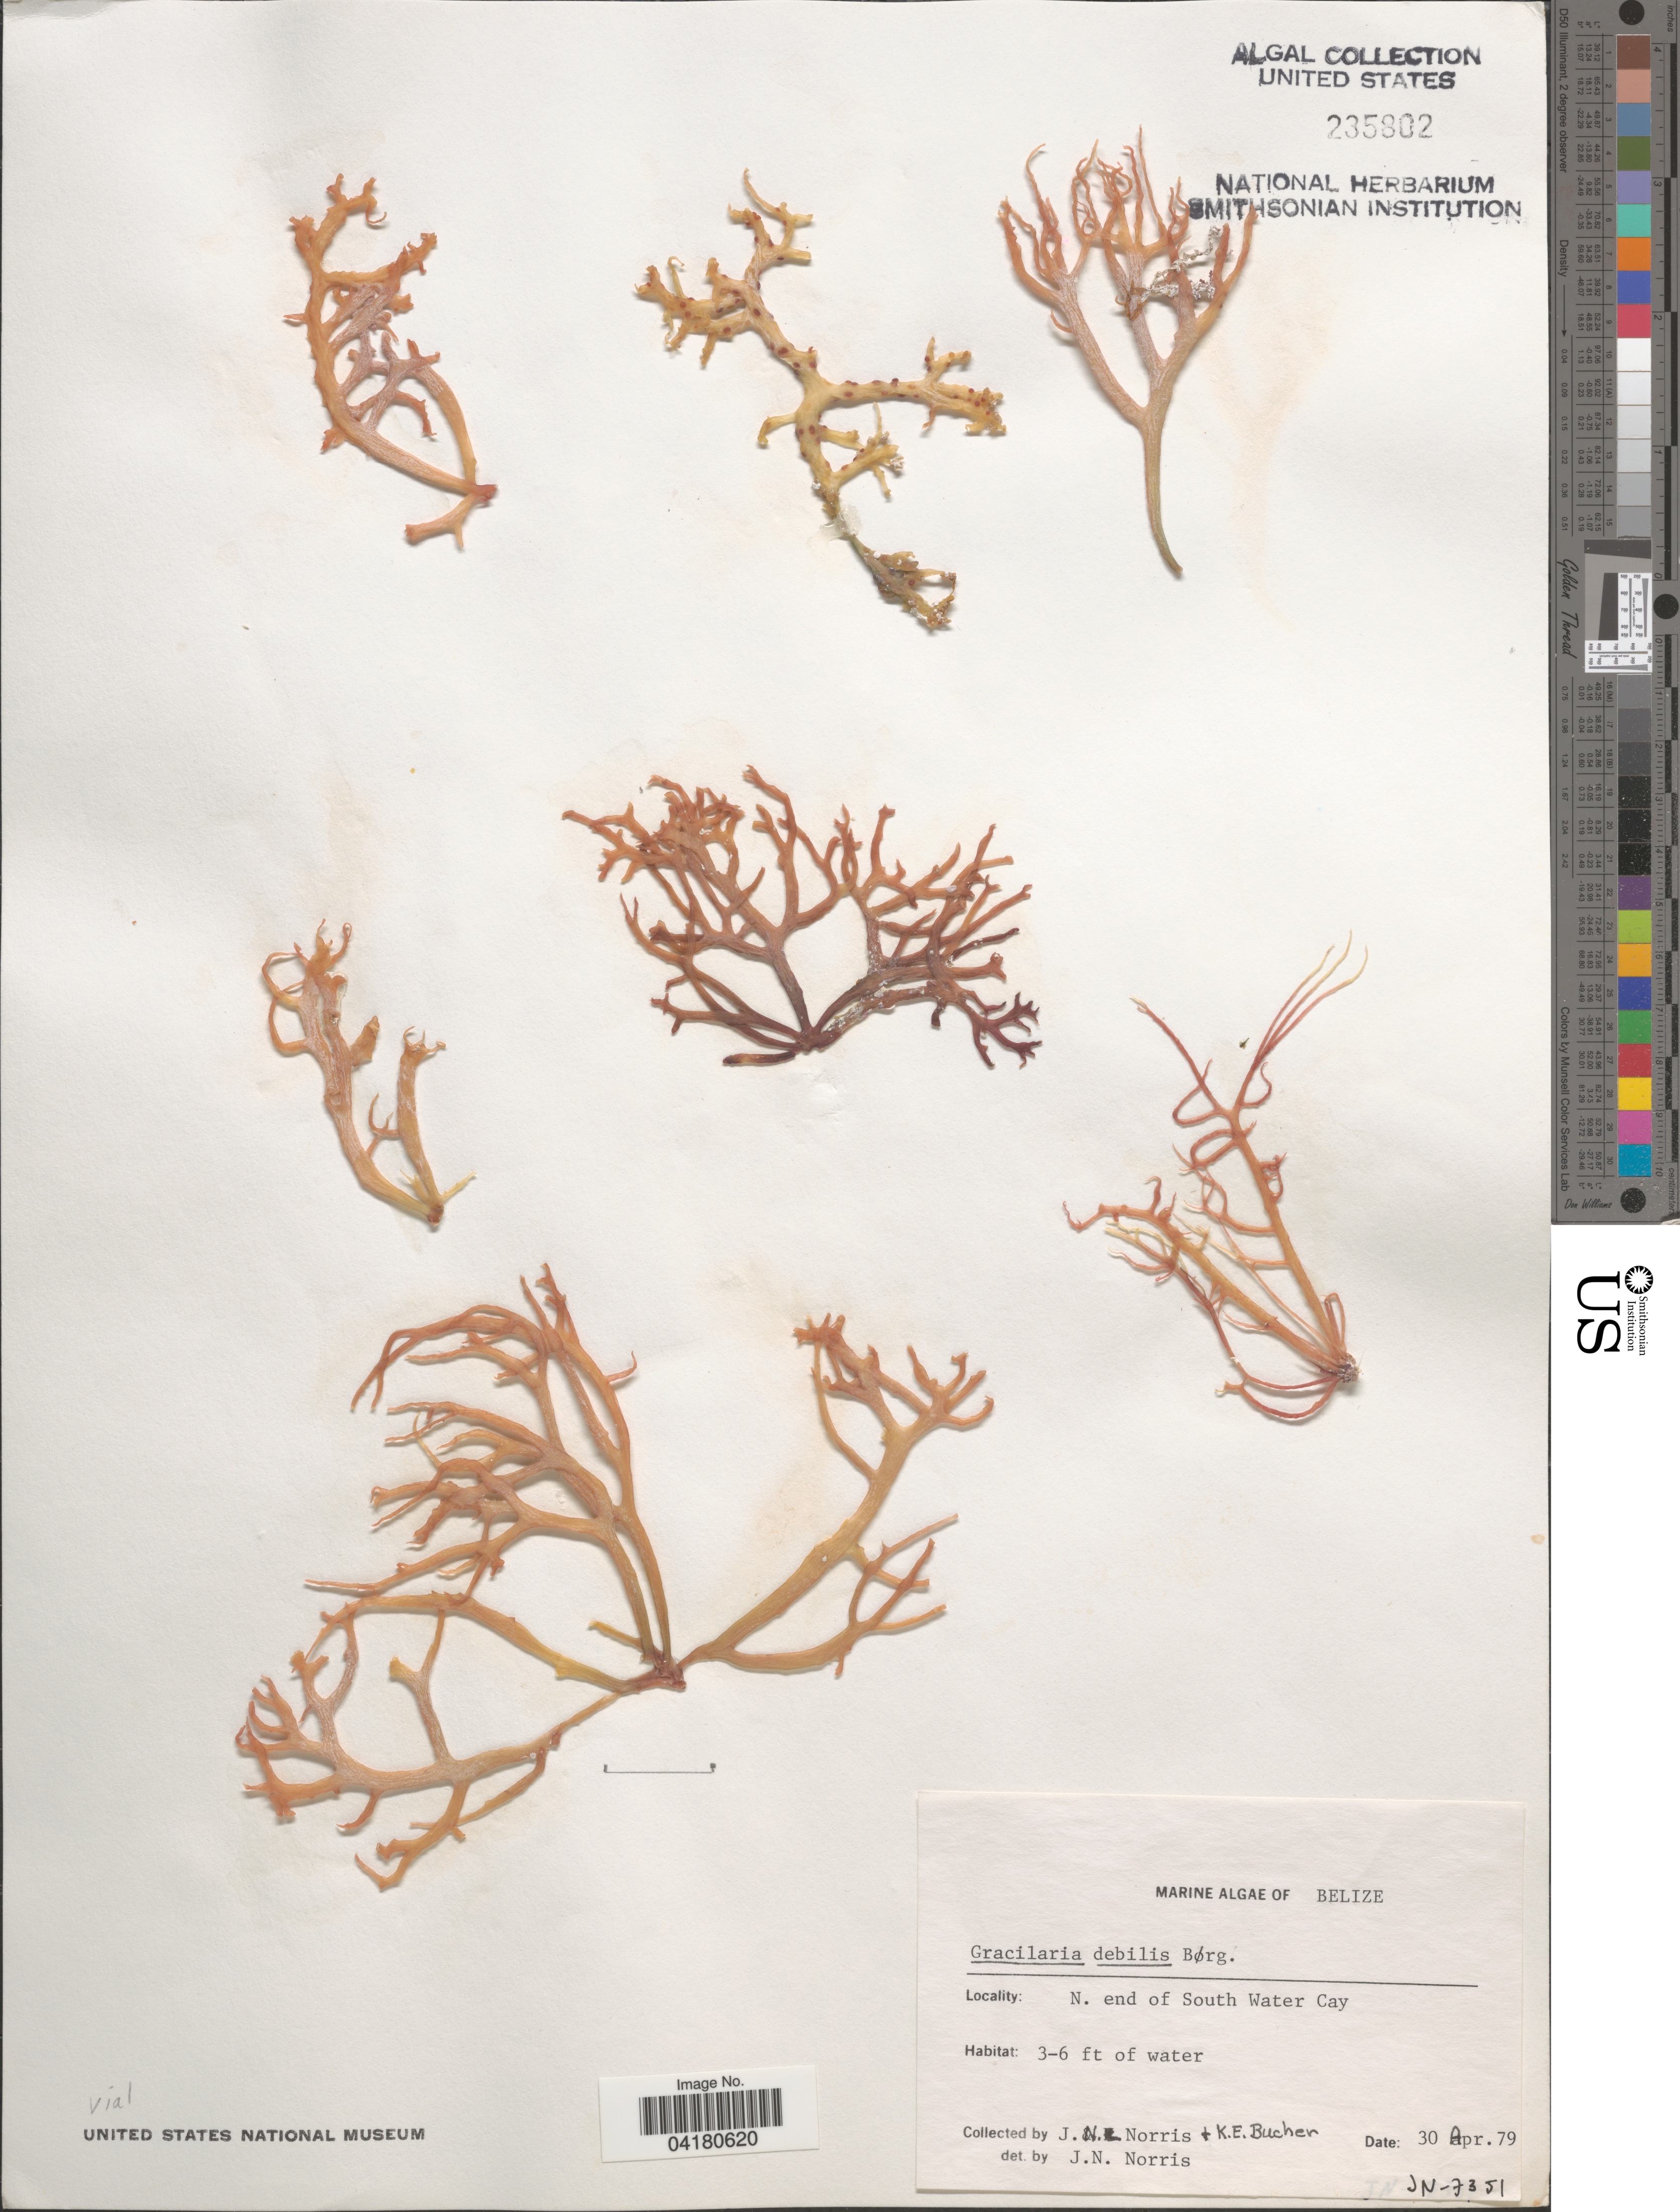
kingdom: Plantae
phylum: Rhodophyta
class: Florideophyceae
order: Gracilariales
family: Gracilariaceae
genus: Gracilaria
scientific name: Gracilaria debilis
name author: (Forssk.) Børgesen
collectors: J. Norris & K. E. Bucher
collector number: JN-7351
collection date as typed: Transcribed d/m/y: 30/4/79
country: Belize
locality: N. end of South Water Cay.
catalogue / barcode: US 235802